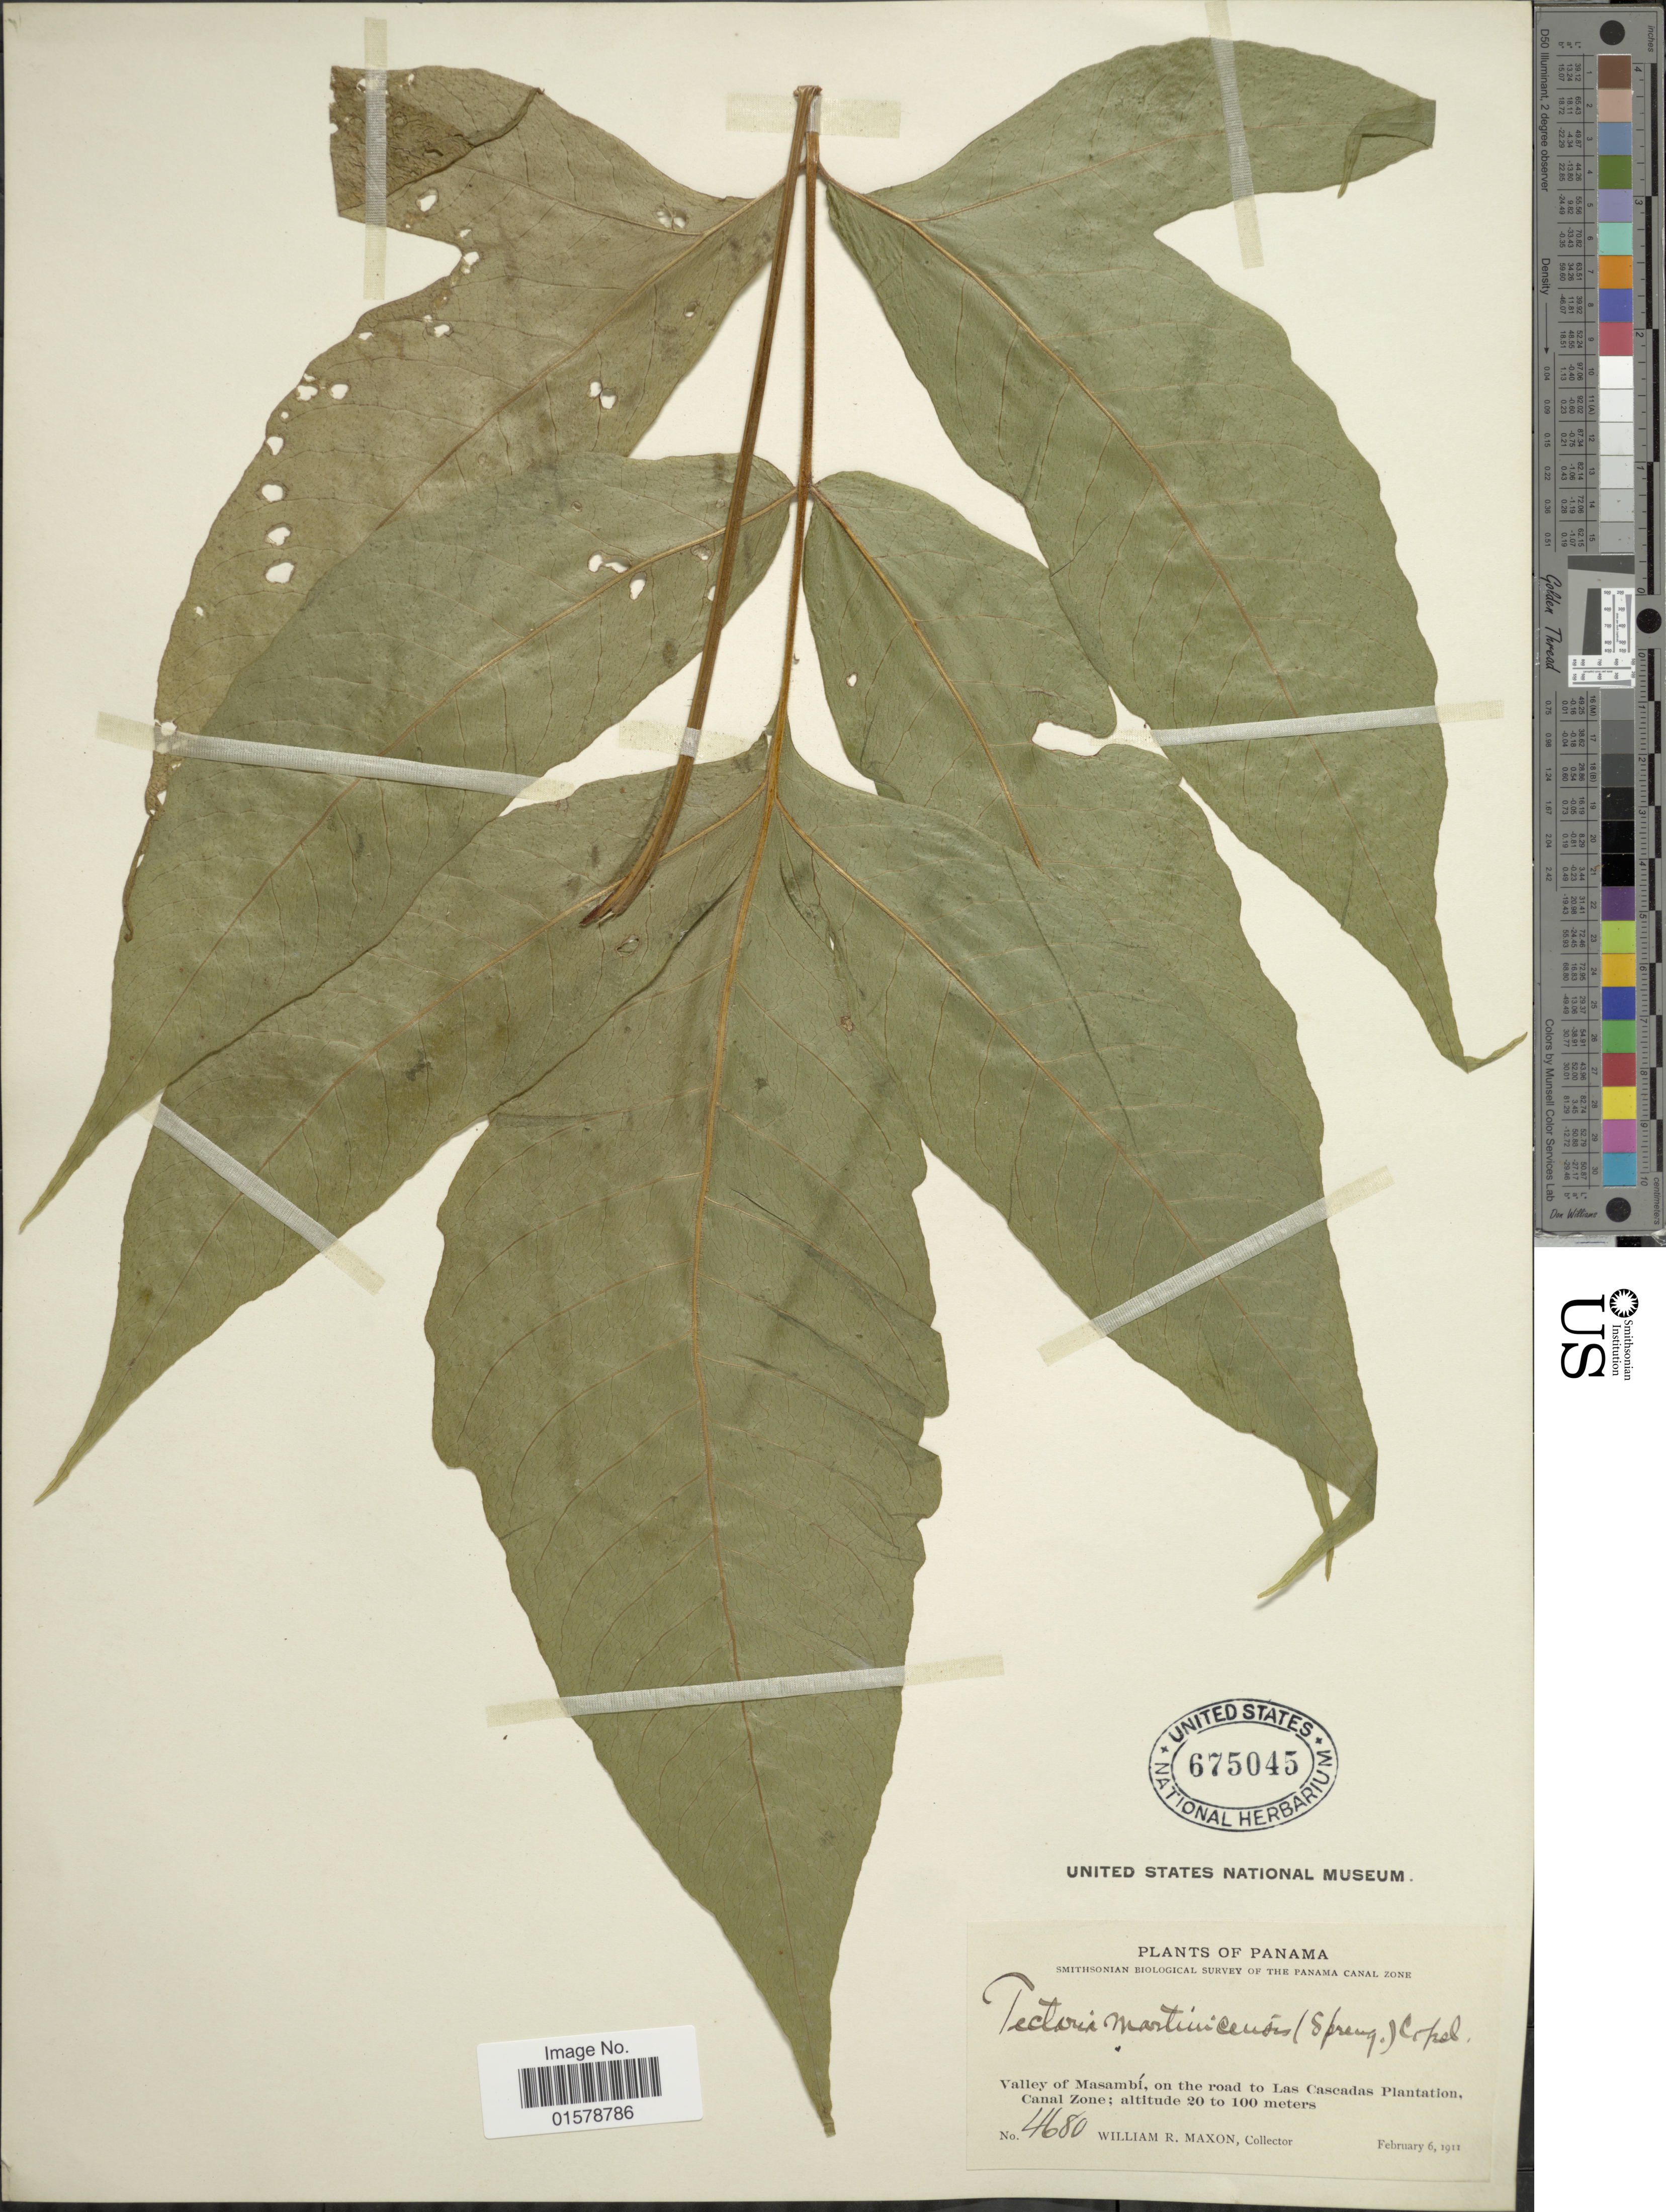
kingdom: Plantae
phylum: Tracheophyta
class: Polypodiopsida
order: Polypodiales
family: Tectariaceae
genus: Tectaria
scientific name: Tectaria pilosa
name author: (Fée) Maxon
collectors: W. R. Maxon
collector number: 4680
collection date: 1911-02-06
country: Panama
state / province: Colón / Panamá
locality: Valley of Masambi, on the road to Las Cascadas Plantation, Canal Zone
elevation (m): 20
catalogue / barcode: US 675045